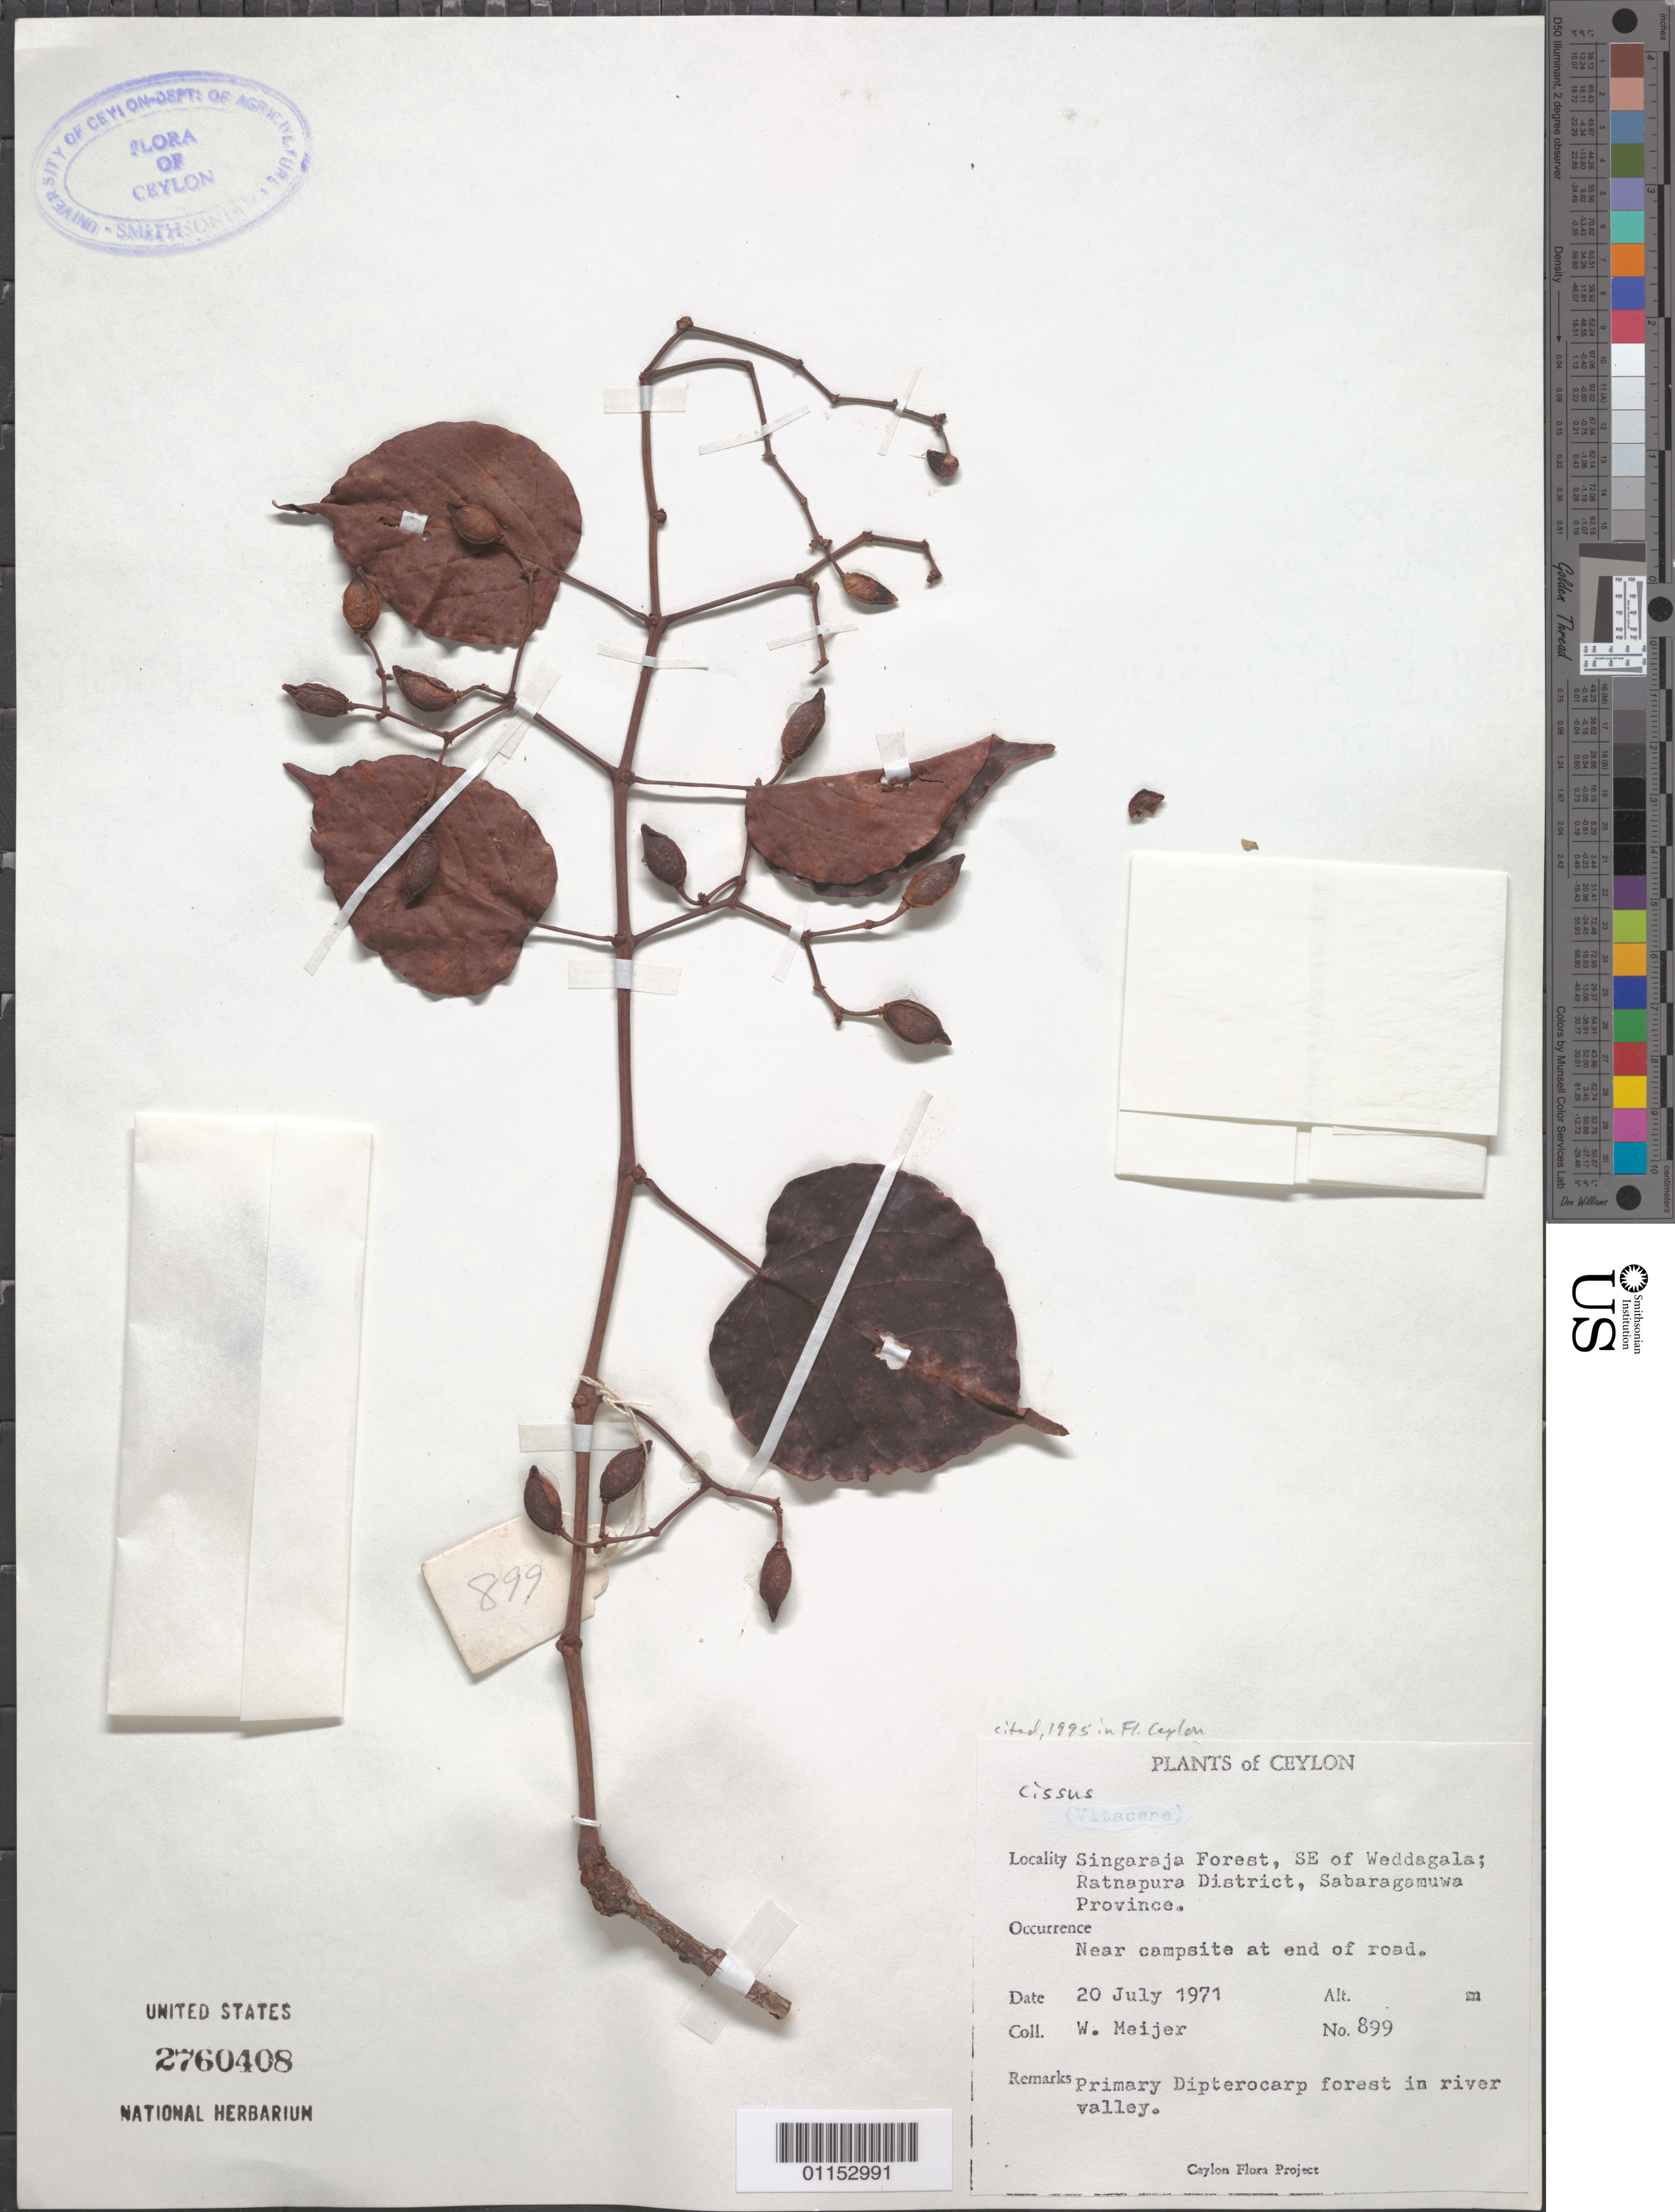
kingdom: Plantae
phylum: Tracheophyta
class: Magnoliopsida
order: Vitales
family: Vitaceae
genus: Cissus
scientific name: Cissus sp.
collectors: W. Meijer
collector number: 899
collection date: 1971-07-20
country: Sri Lanka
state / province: Sabaragamuwa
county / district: Ratnapura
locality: Singaraja Forest, SE of Weddagala.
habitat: Near campsite at end of road. Primary Dipterocarp forest in river valley.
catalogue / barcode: US 2760408